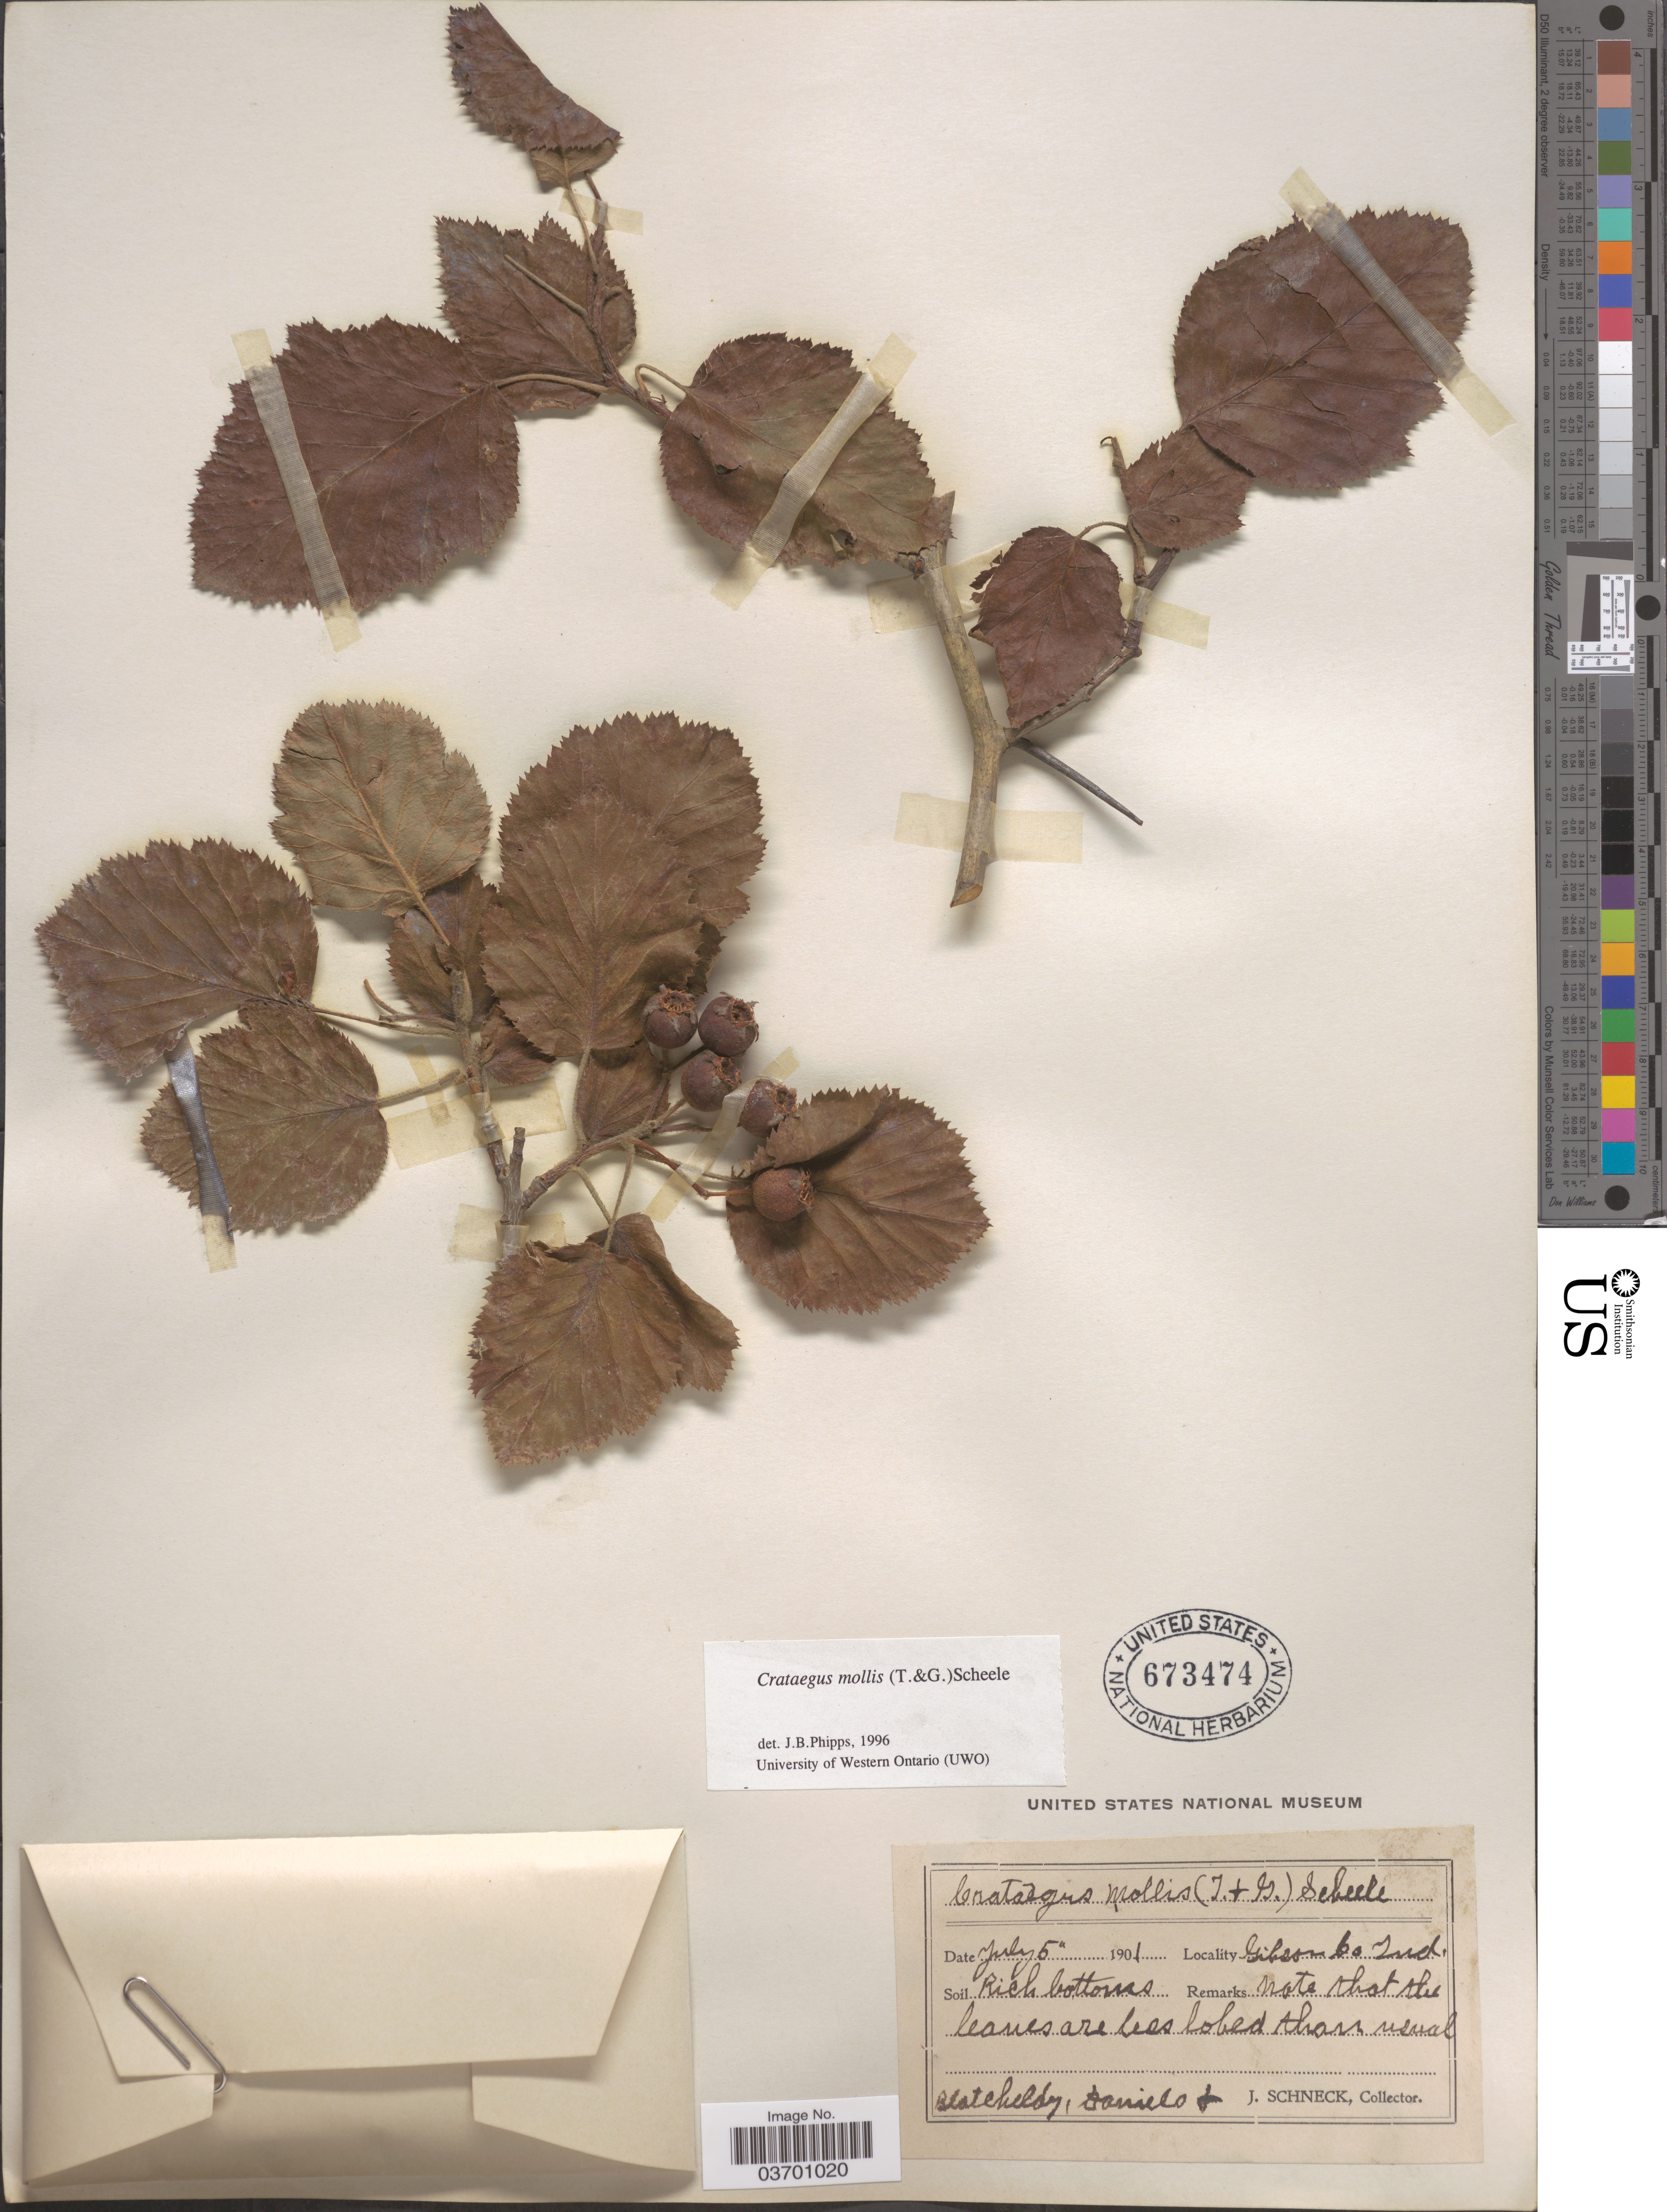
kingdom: Plantae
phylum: Tracheophyta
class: Magnoliopsida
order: Rosales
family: Rosaceae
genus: Crataegus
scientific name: Crataegus mollis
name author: (Torr. & A. Gray) Scheele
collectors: -. Blatchley, -. Daniels & J. Schneck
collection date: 1901-07-05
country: United States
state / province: Indiana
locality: Gibson Co.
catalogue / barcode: US 673474